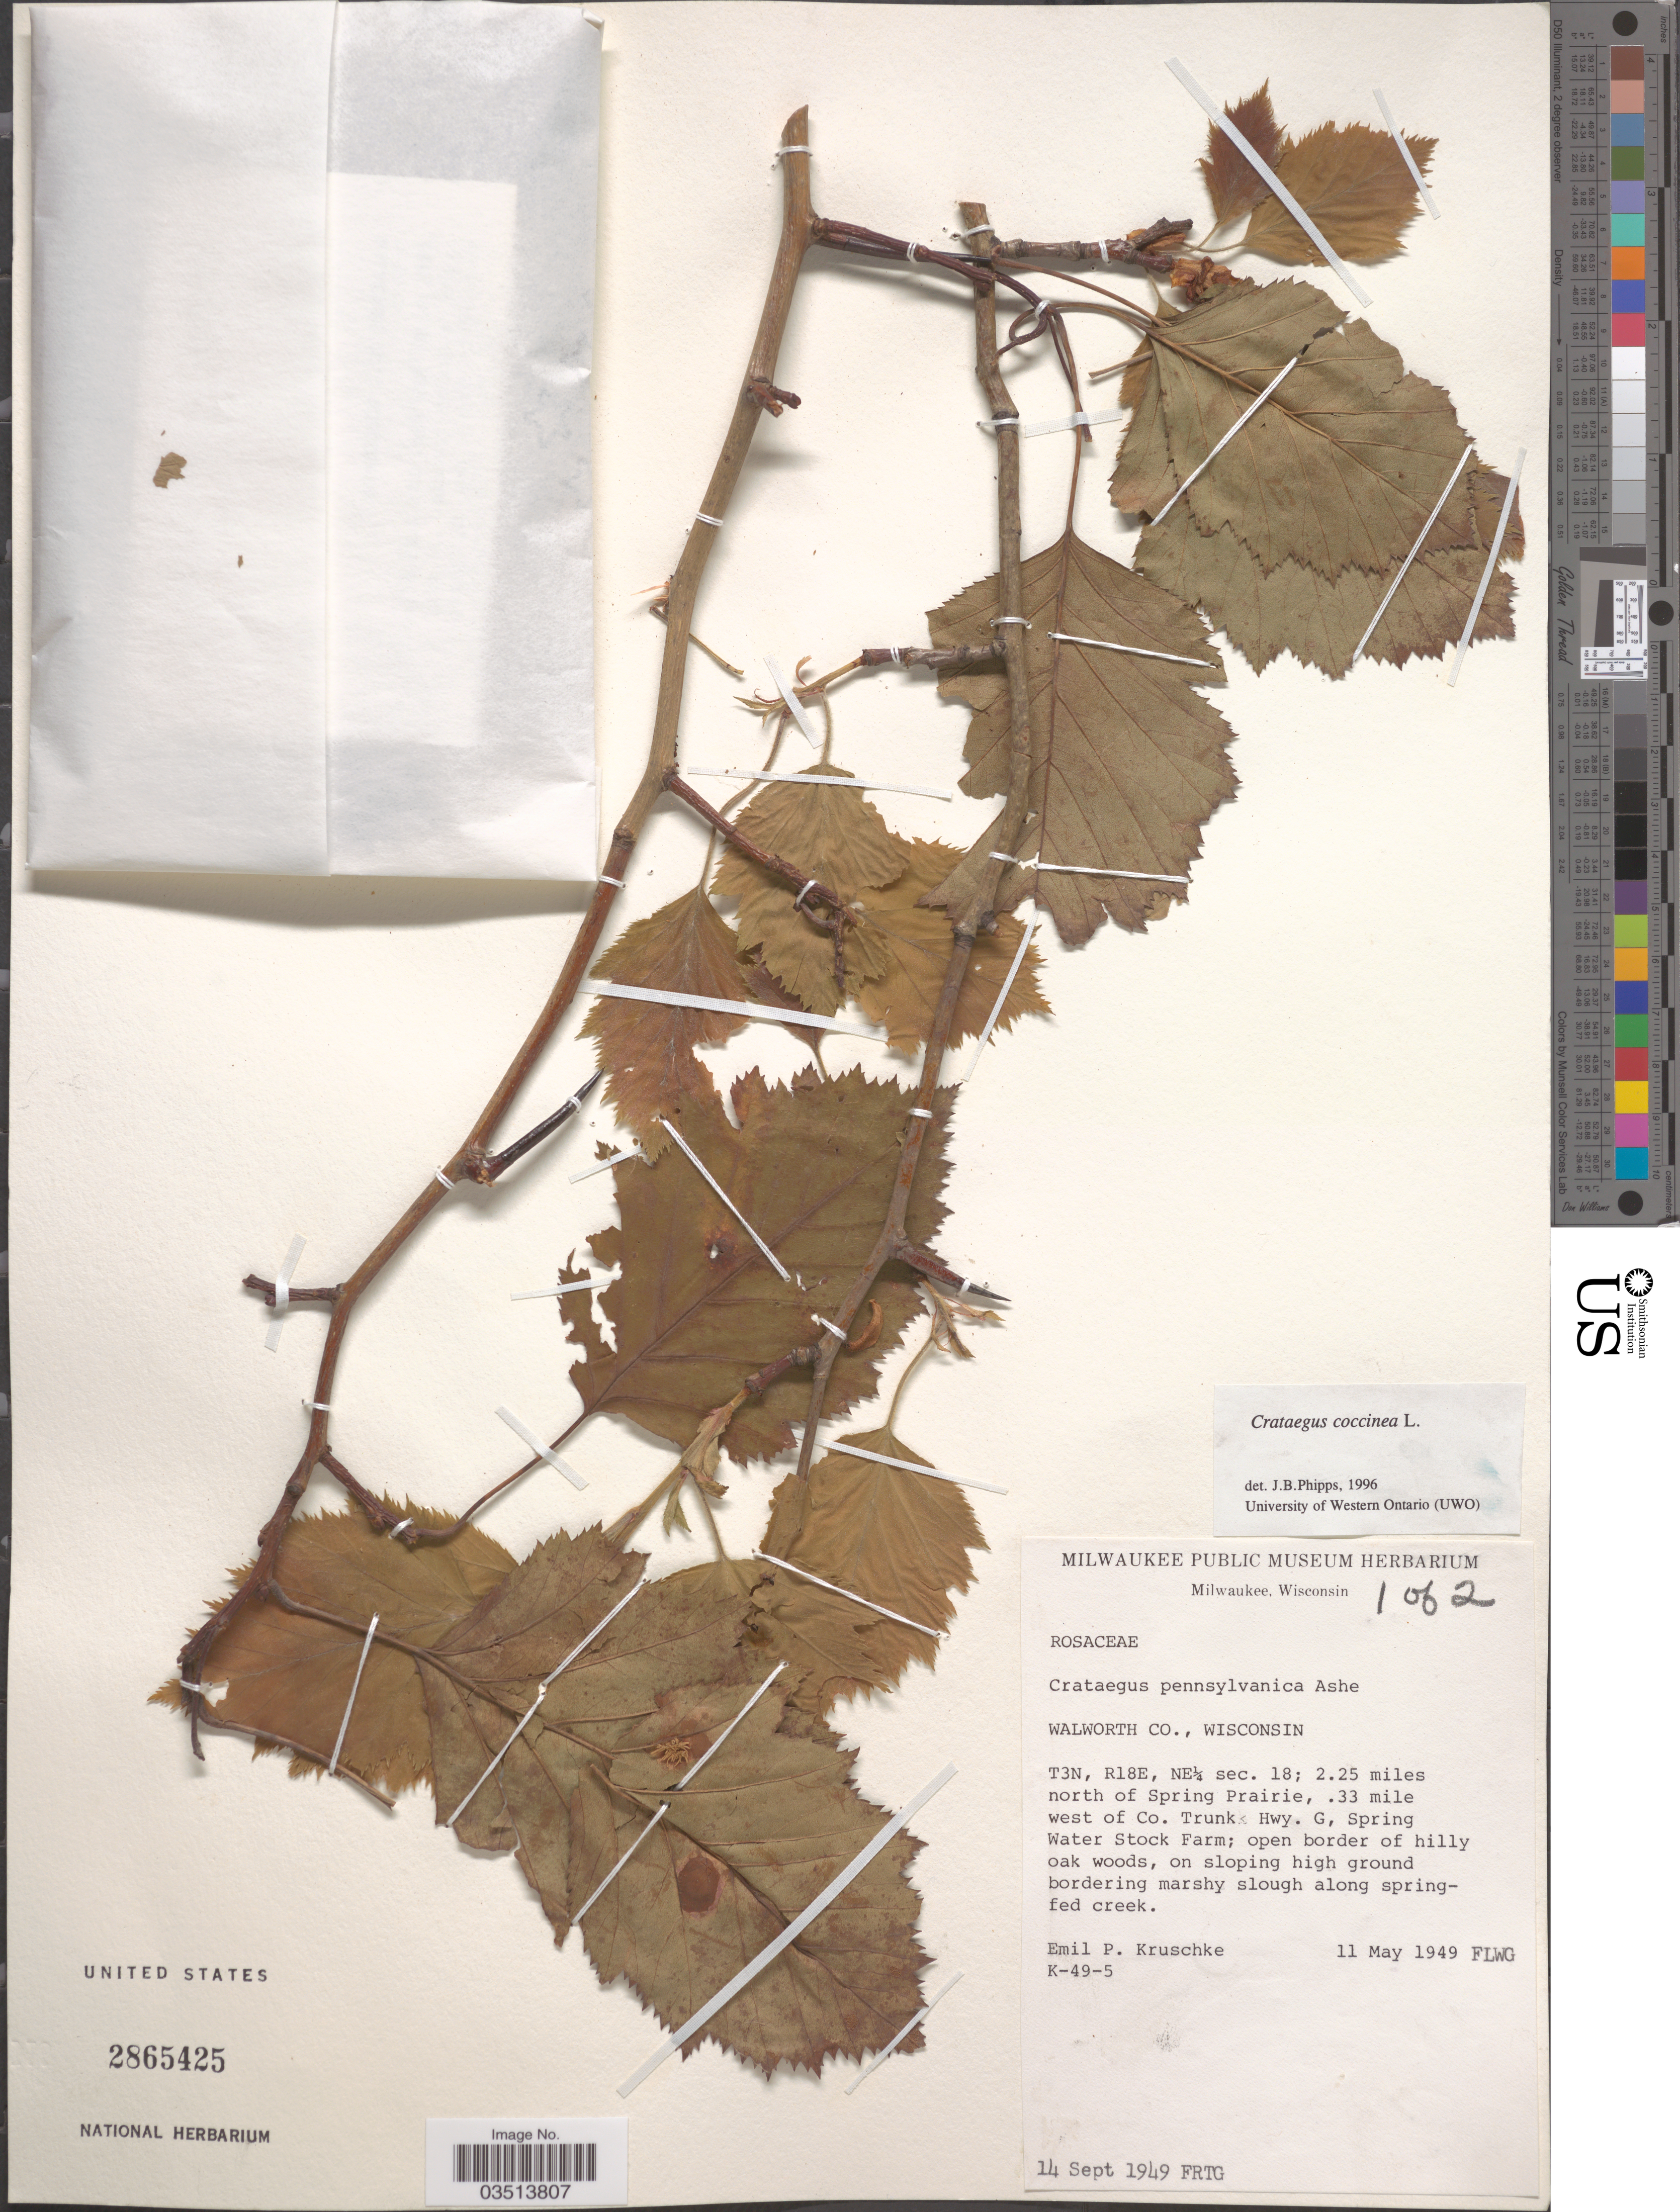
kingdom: Plantae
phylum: Tracheophyta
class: Magnoliopsida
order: Rosales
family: Rosaceae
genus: Crataegus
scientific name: Crataegus coccinea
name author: Ashe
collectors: E. Kruschke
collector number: K-49-5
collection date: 1949-05-11/1949-09-14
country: United States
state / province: Wisconsin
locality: Walworth Co. T3N, R18E, NE¼ sec. 18; 2.25 miles north of Spring Prairie, .33 mile west of Co. Trunk Hwy. G, Spring Water Stock Farm.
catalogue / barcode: US 2865425